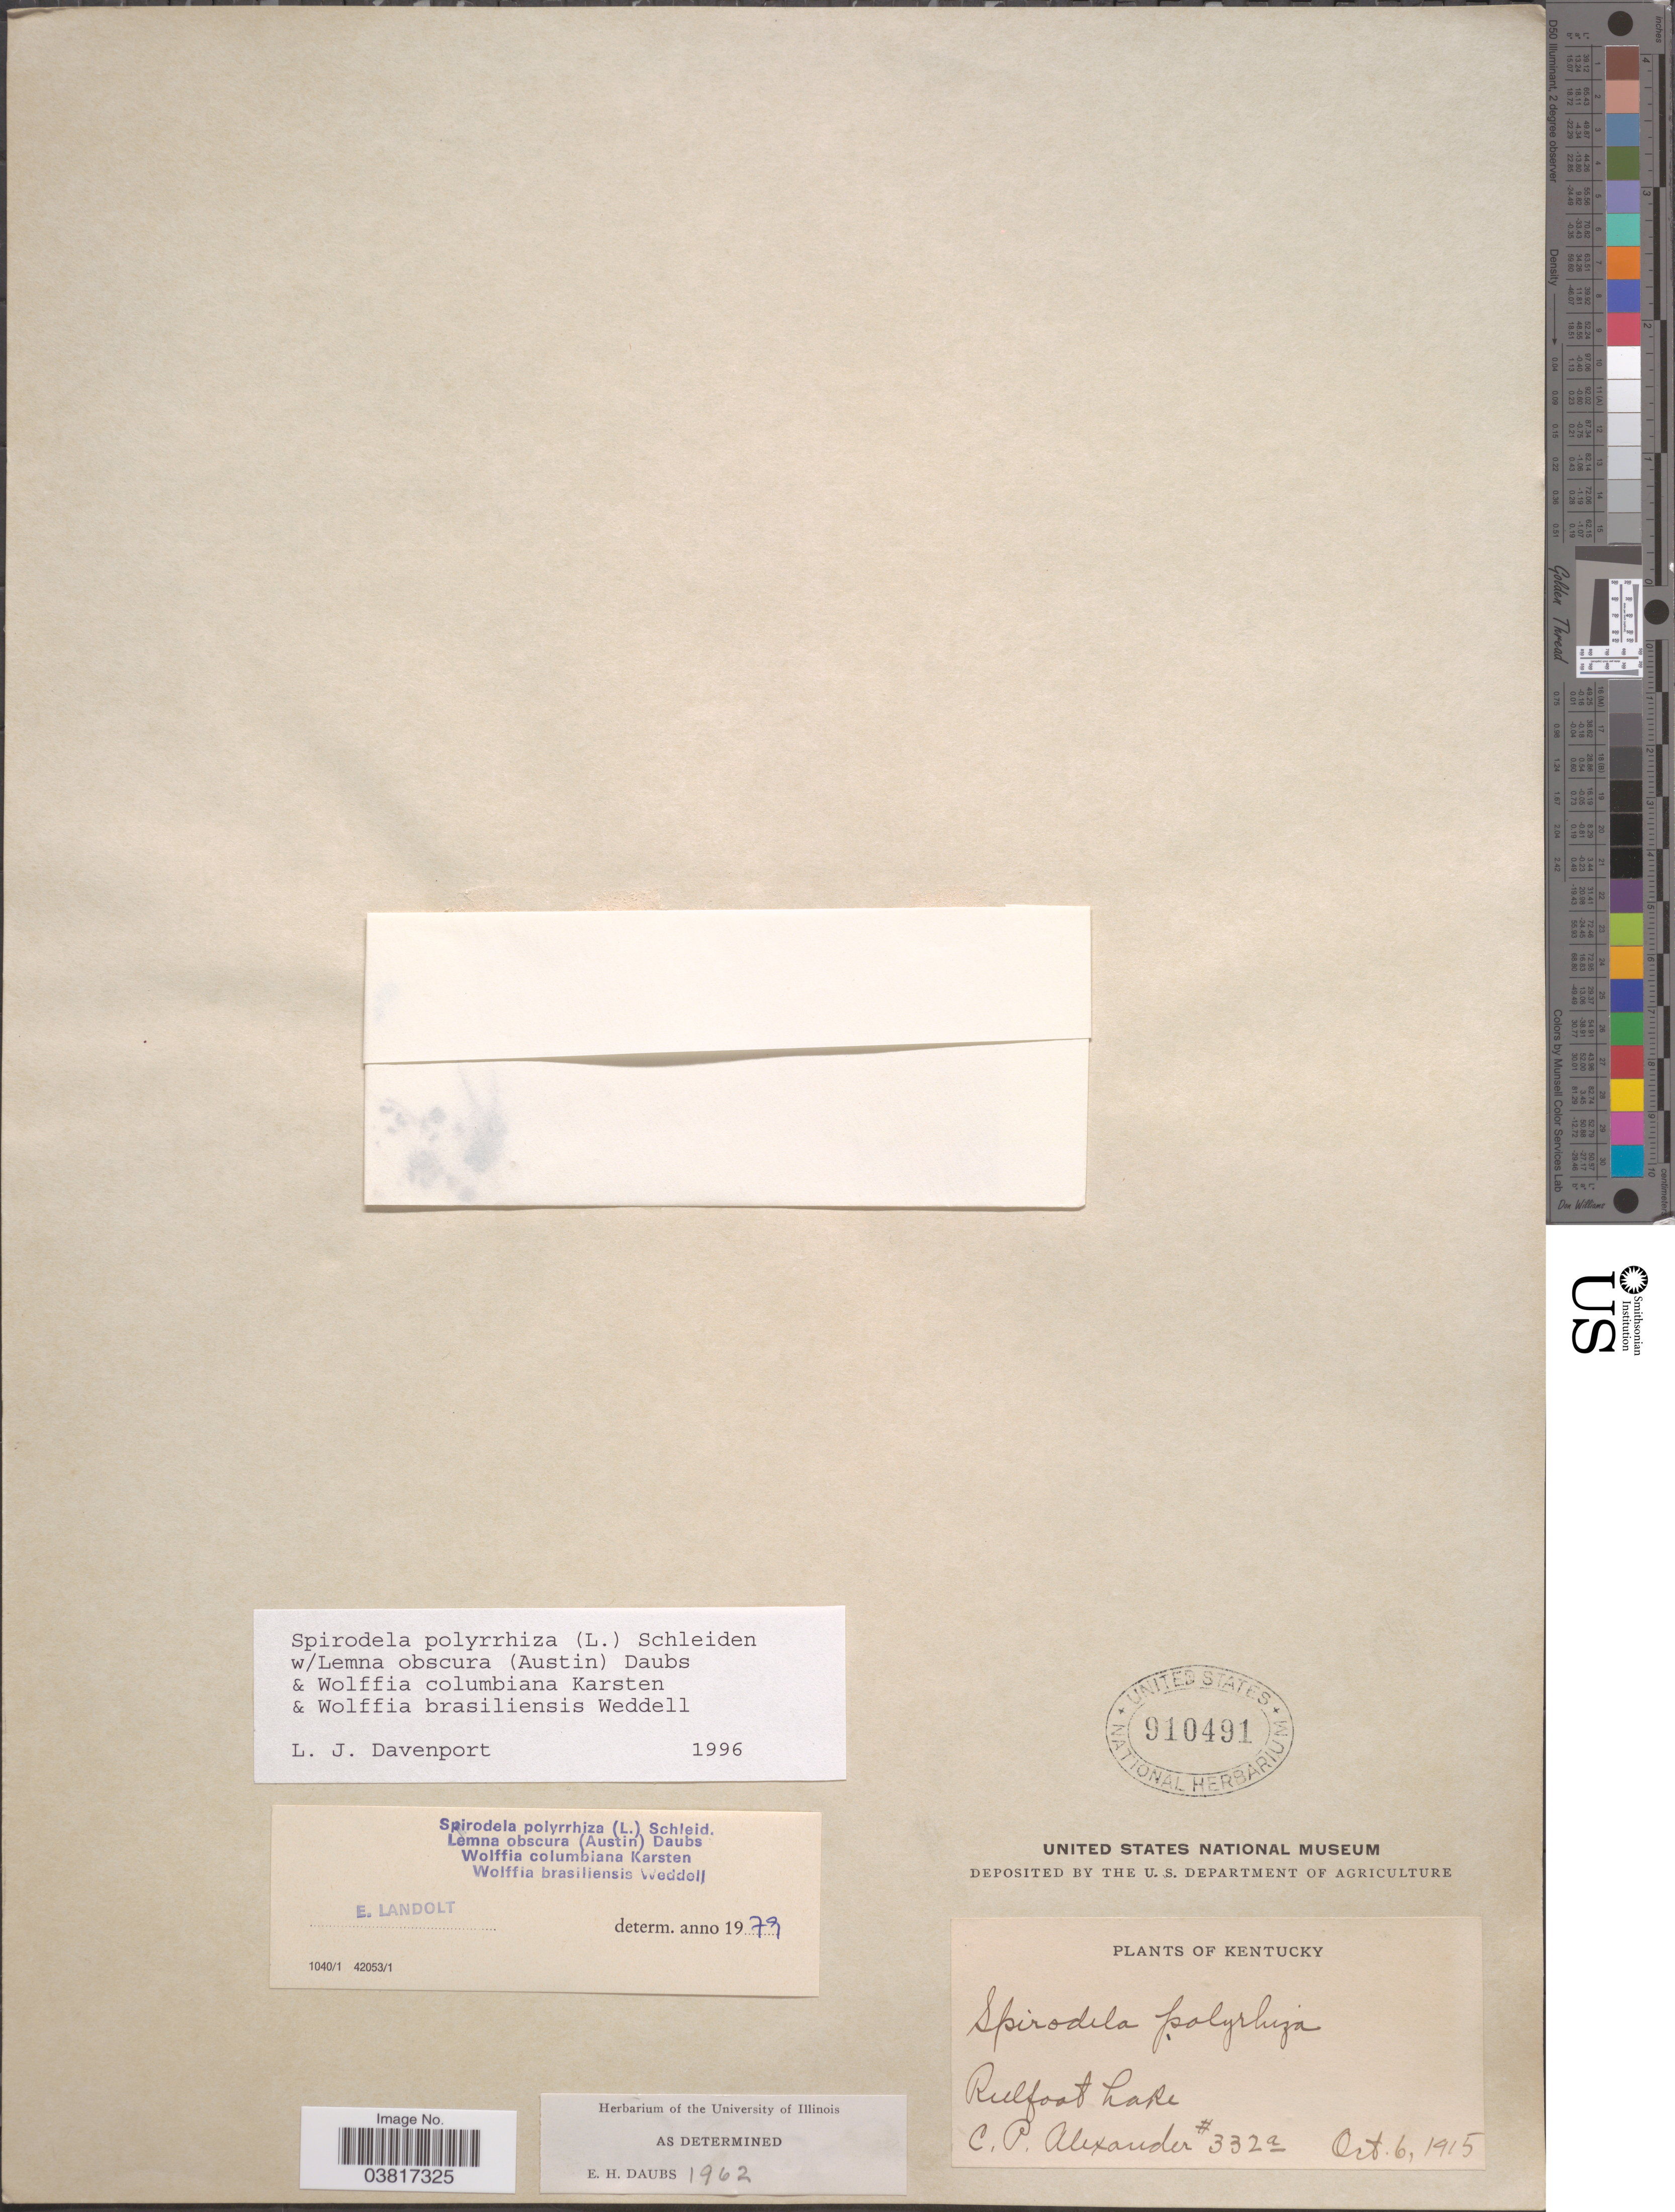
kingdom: Plantae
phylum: Tracheophyta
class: Liliopsida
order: Alismatales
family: Araceae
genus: Spirodela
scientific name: Spirodela polyrrhiza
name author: (L.) Schleid.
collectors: C. P. Alexander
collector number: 332a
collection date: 1915-10-06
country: United States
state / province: Kentucky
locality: Reelfoot Lake.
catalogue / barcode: US 910491